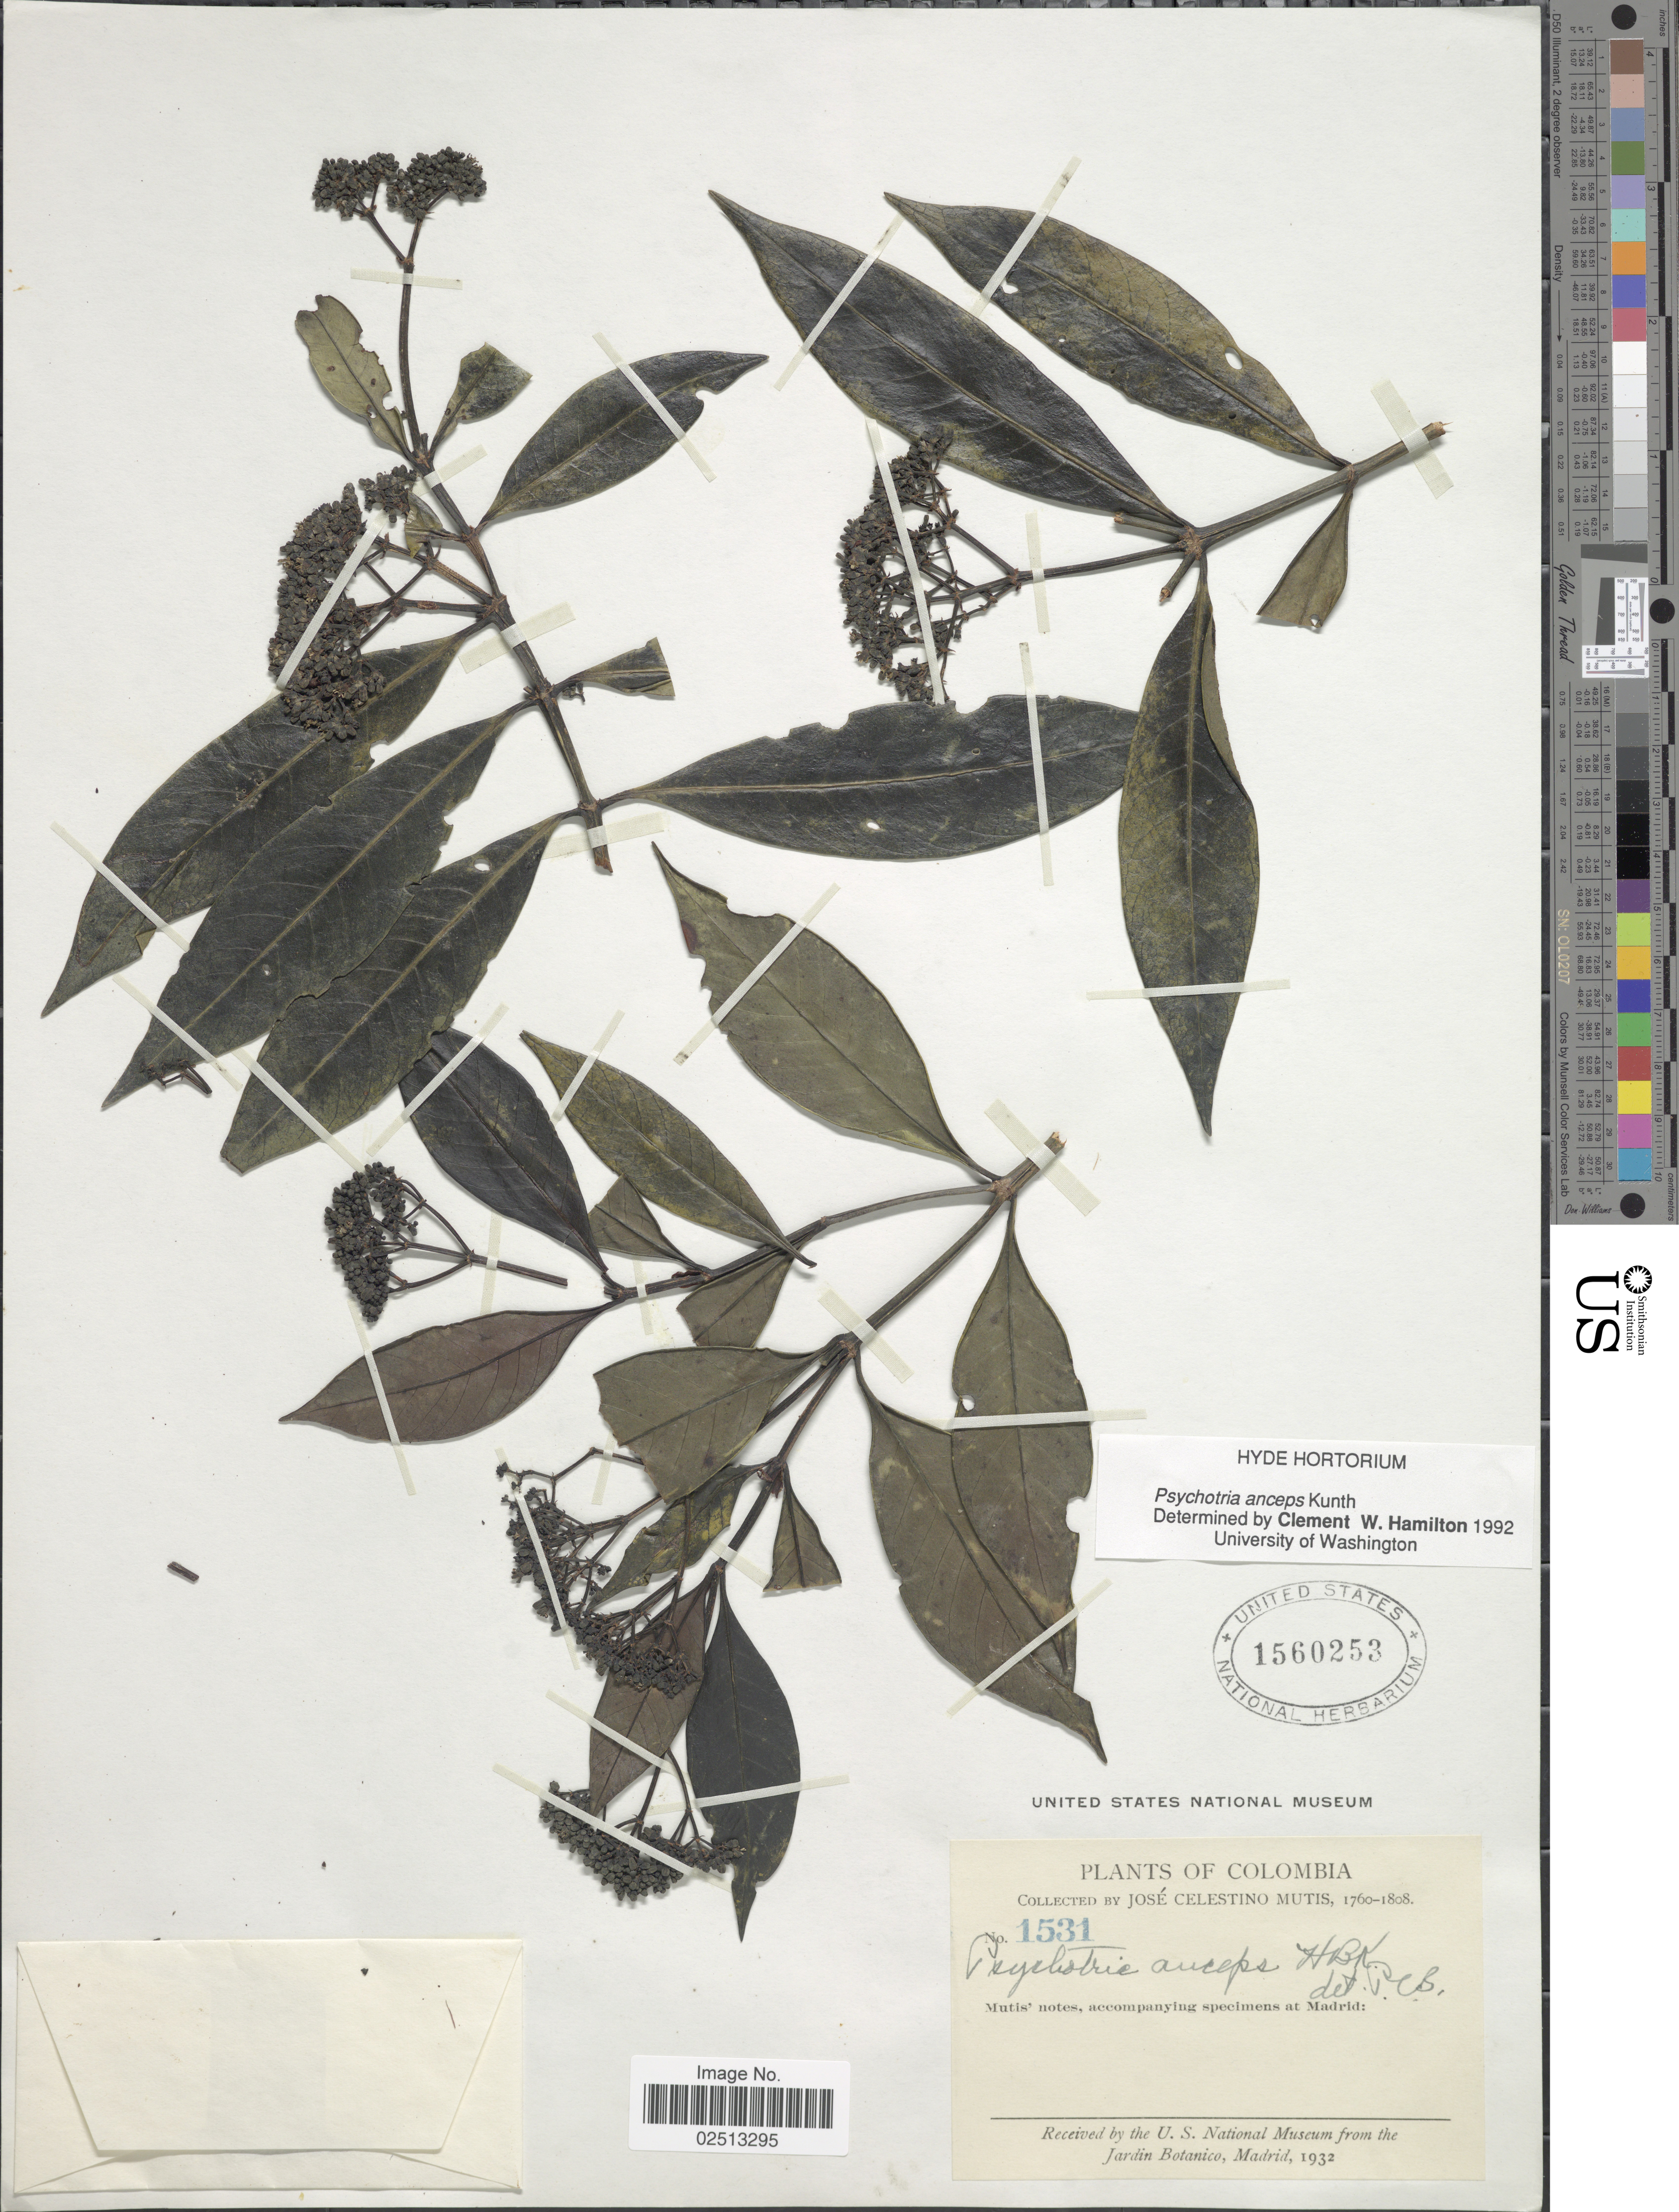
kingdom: Plantae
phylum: Tracheophyta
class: Magnoliopsida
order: Gentianales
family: Rubiaceae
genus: Psychotria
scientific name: Psychotria anceps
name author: Kunth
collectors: J. C. B. Mutis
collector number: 1531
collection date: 1760/1808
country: Colombia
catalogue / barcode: US 1560253